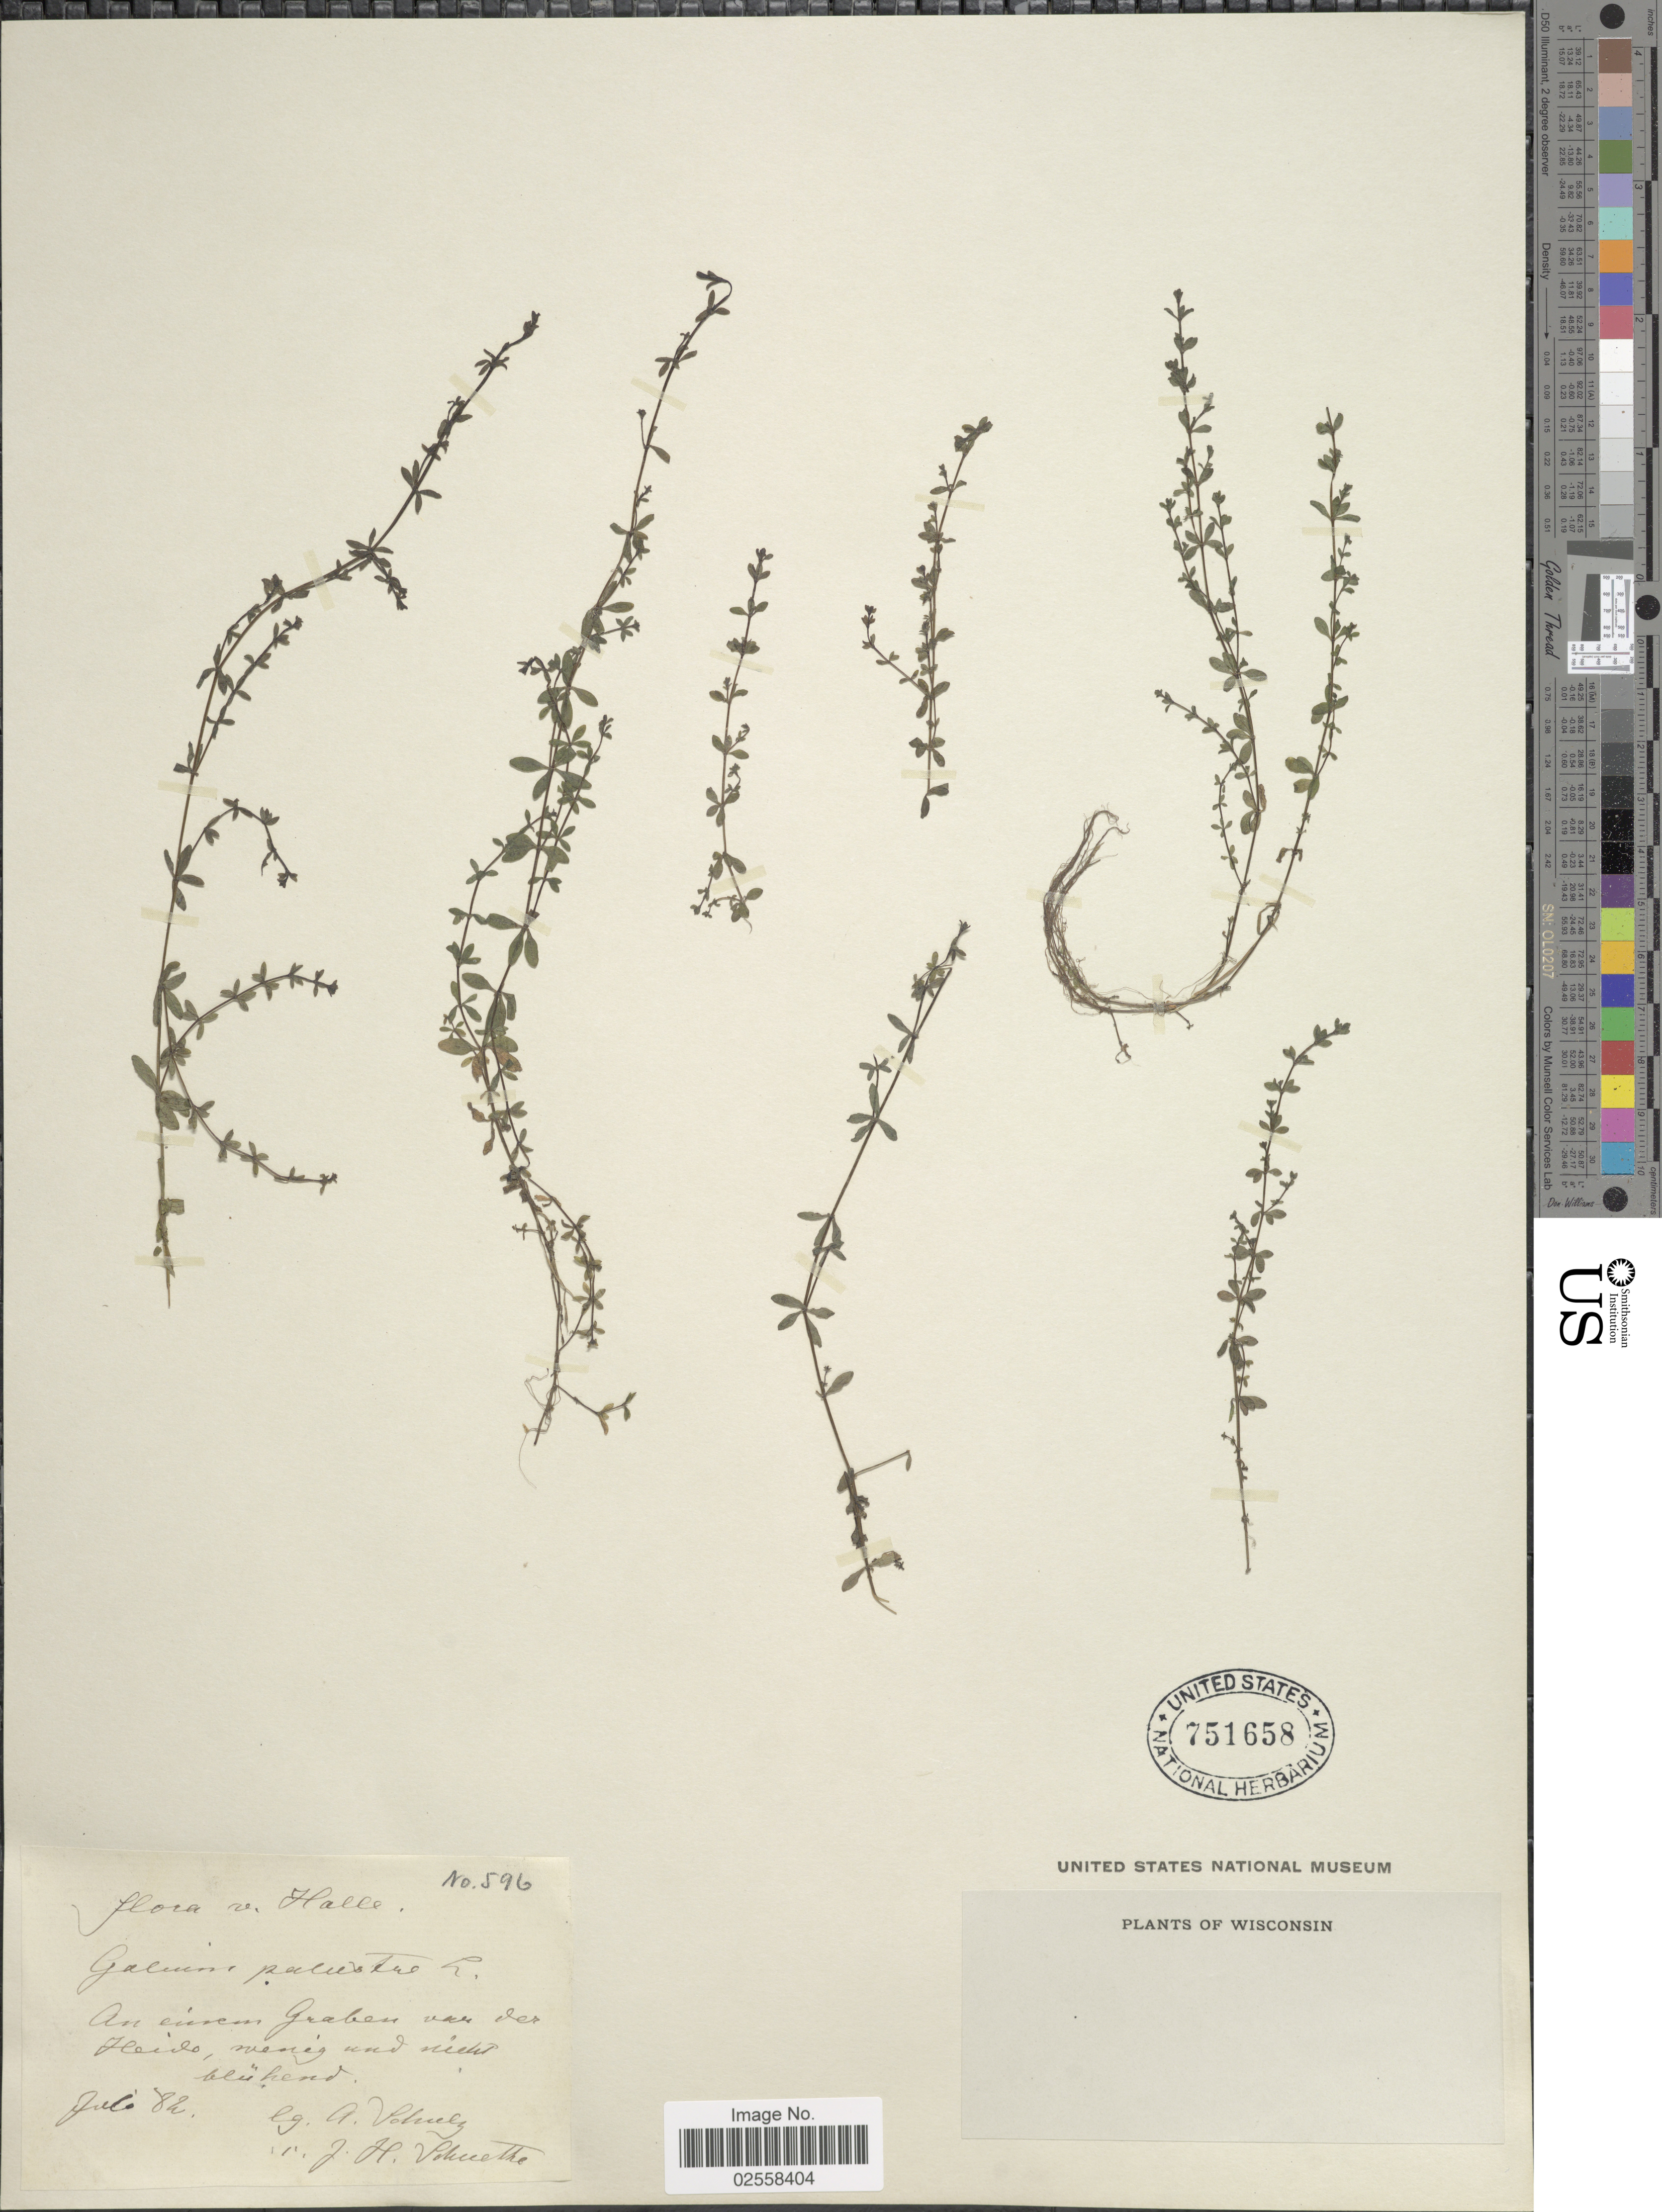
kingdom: Plantae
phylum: Tracheophyta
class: Magnoliopsida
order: Gentianales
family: Rubiaceae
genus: Galium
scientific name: Galium plumosum subsp. plumosum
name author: Rusby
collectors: A. Schulz & J. H. Schuette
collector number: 596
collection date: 1882-07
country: United States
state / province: Wisconsin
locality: Halle. An einem Graben var der Heido.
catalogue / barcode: US 751658